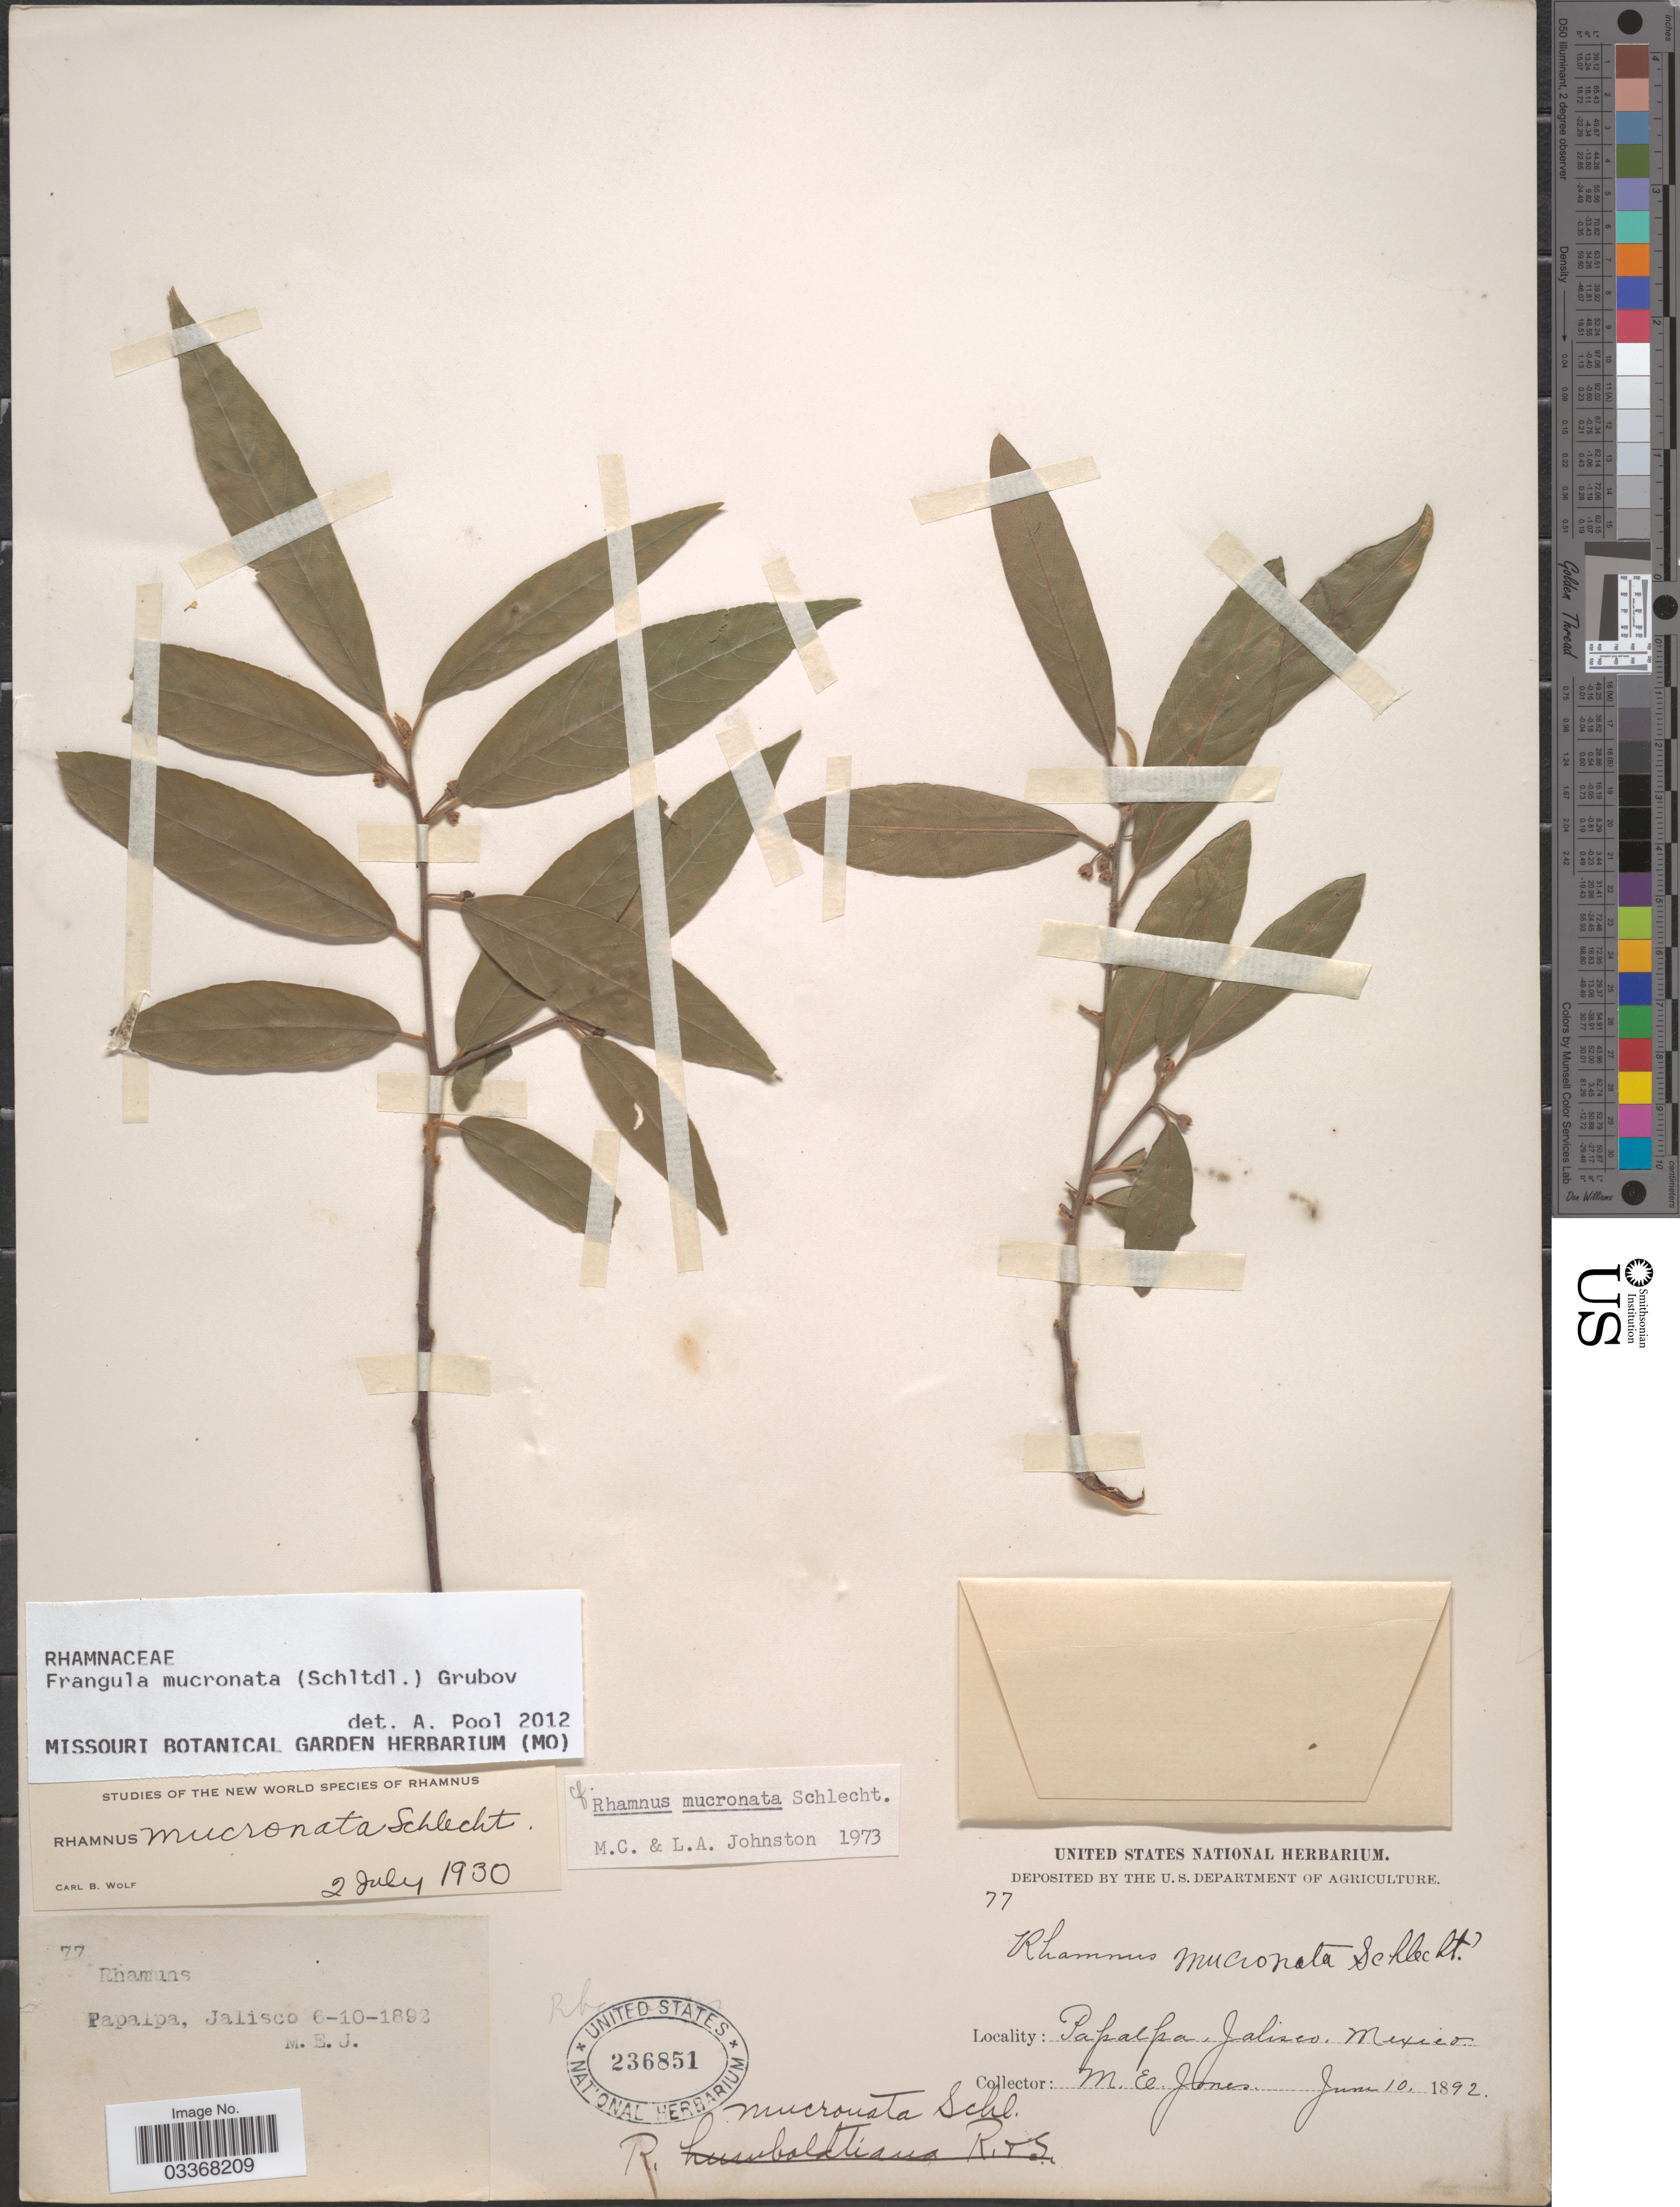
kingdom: Plantae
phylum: Tracheophyta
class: Magnoliopsida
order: Rosales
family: Rhamnaceae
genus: Frangula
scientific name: Frangula mucronata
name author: (Schltdl.) Grubov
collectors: M. E. Jones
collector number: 77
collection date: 1892-06-10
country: Mexico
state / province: Jalisco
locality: Papalpa.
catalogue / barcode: US 236851